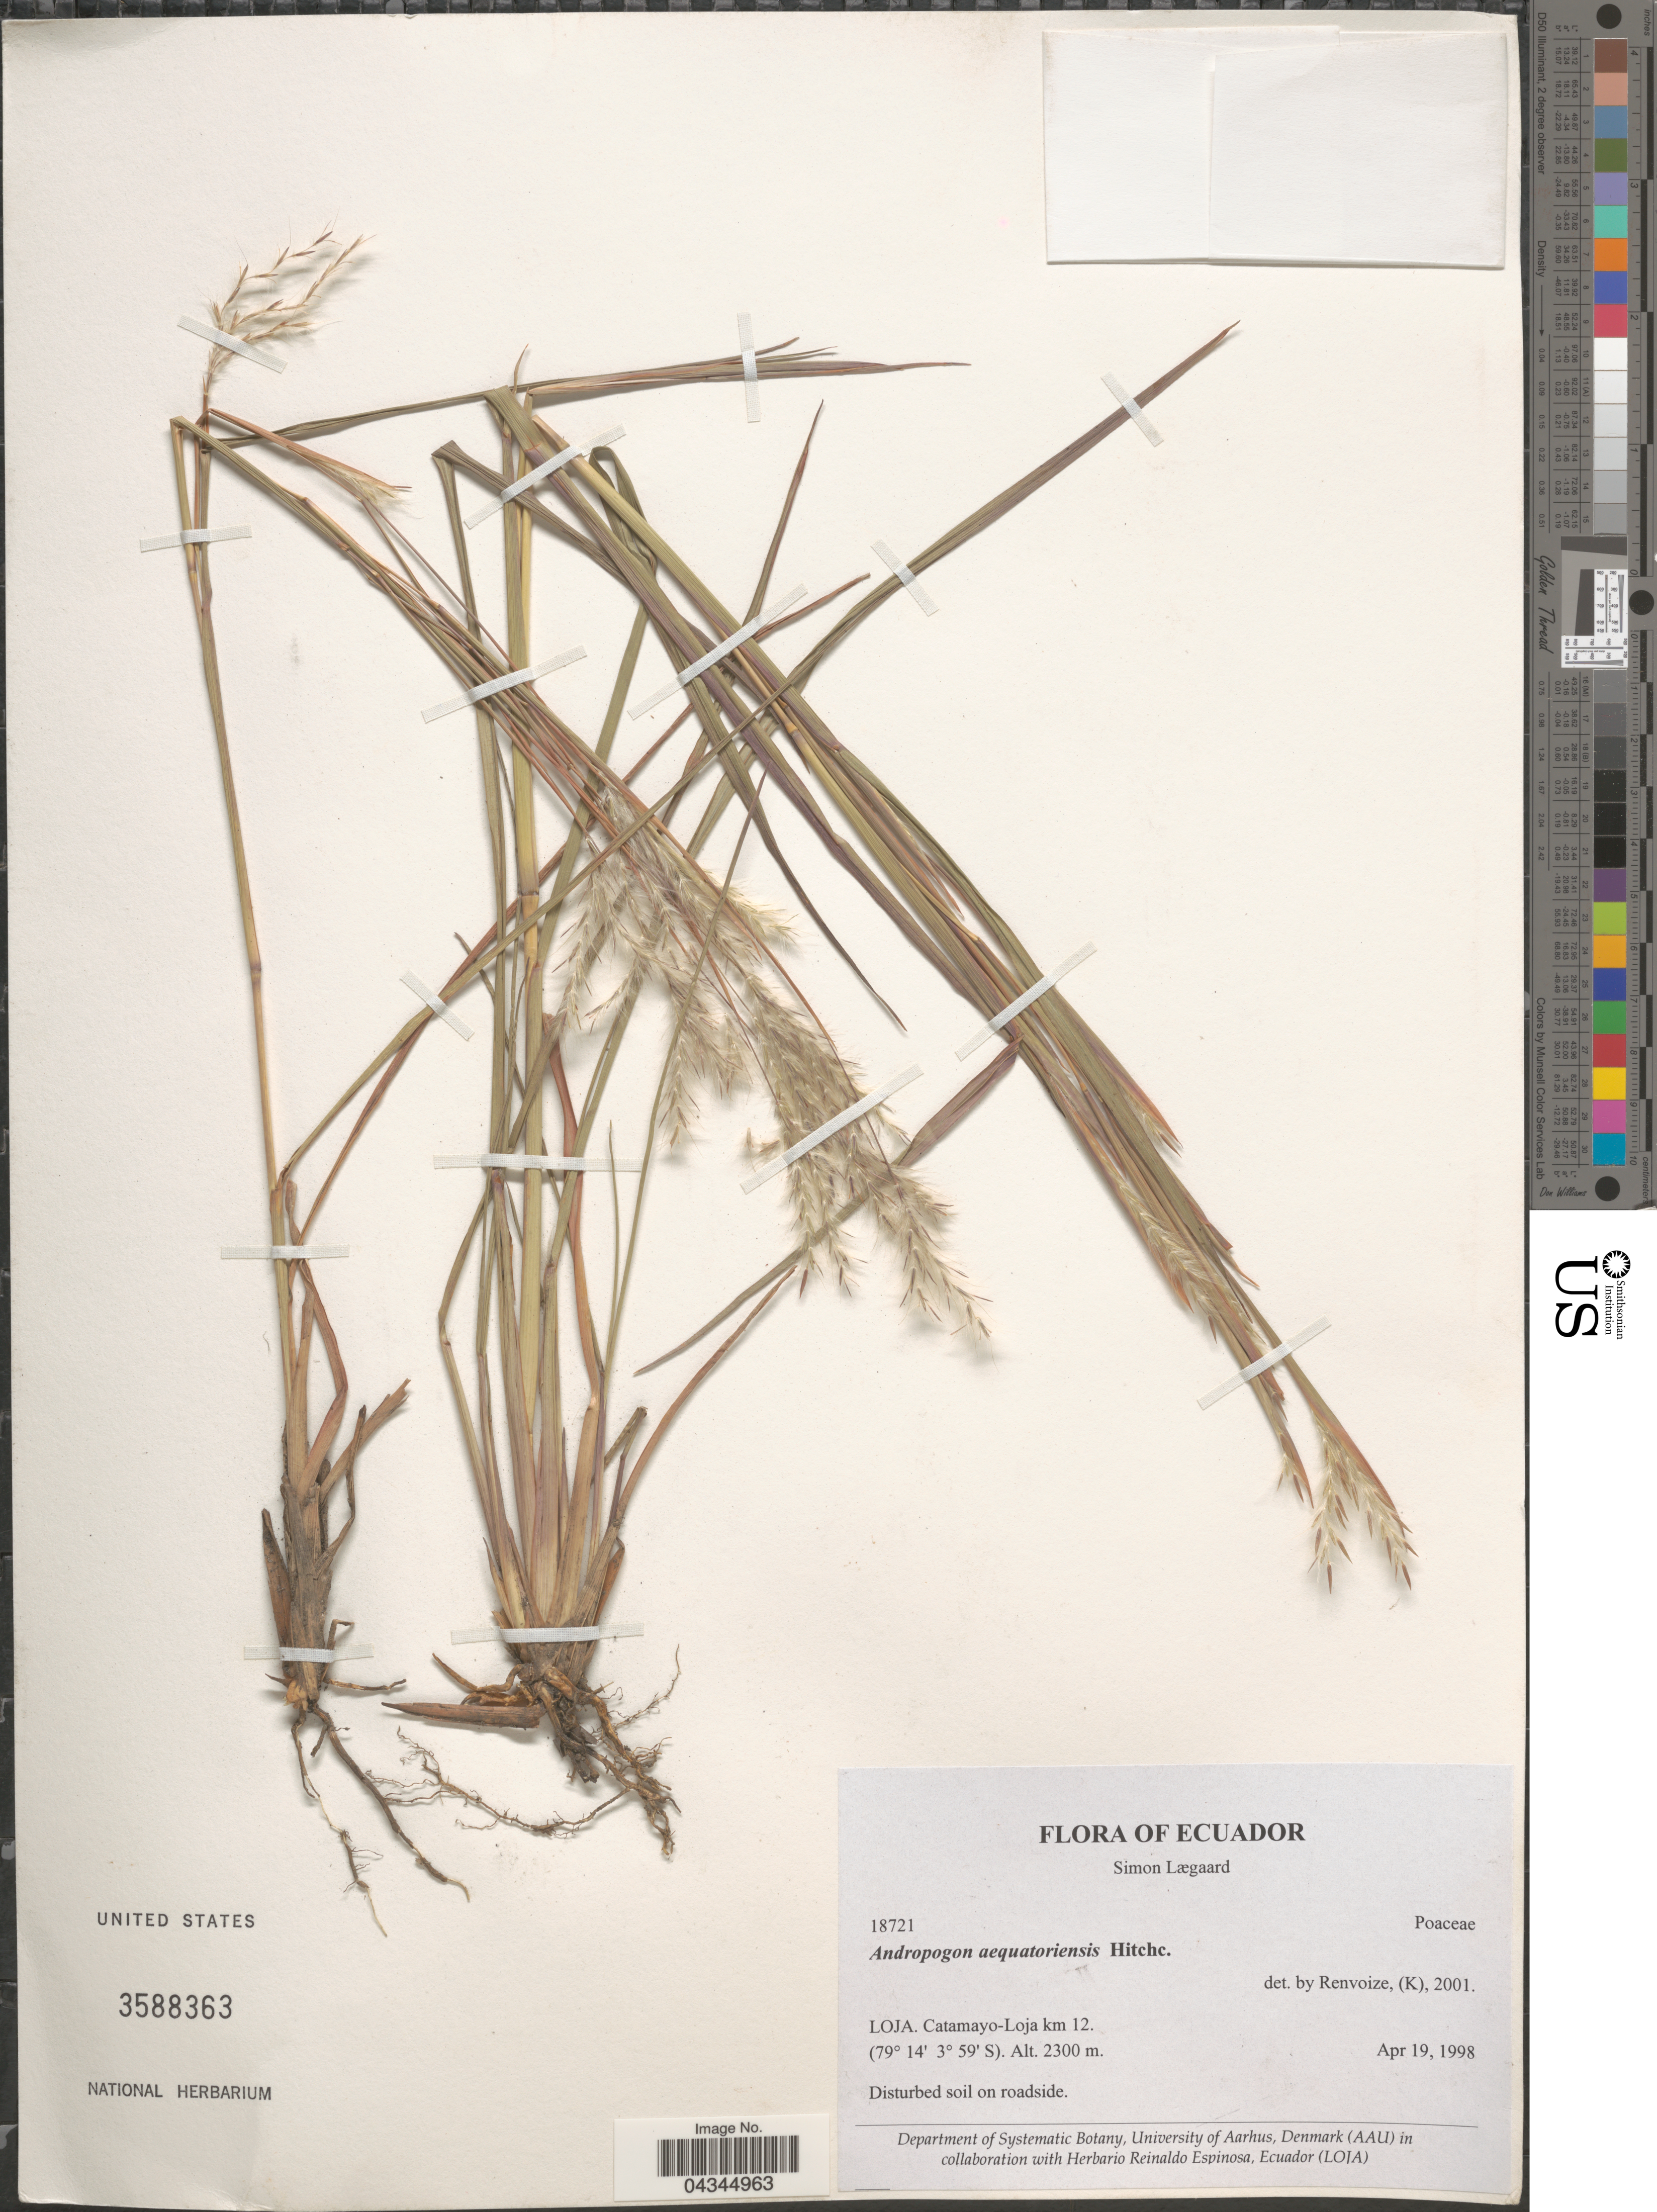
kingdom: Plantae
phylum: Tracheophyta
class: Liliopsida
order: Poales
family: Poaceae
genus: Andropogon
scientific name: Andropogon aequatoriensis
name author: Hitchc.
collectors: S. Lægaard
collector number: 18721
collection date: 1998-04-19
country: Ecuador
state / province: Loja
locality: Catamayo-Loja km 12.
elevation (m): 2300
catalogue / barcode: US 3588363